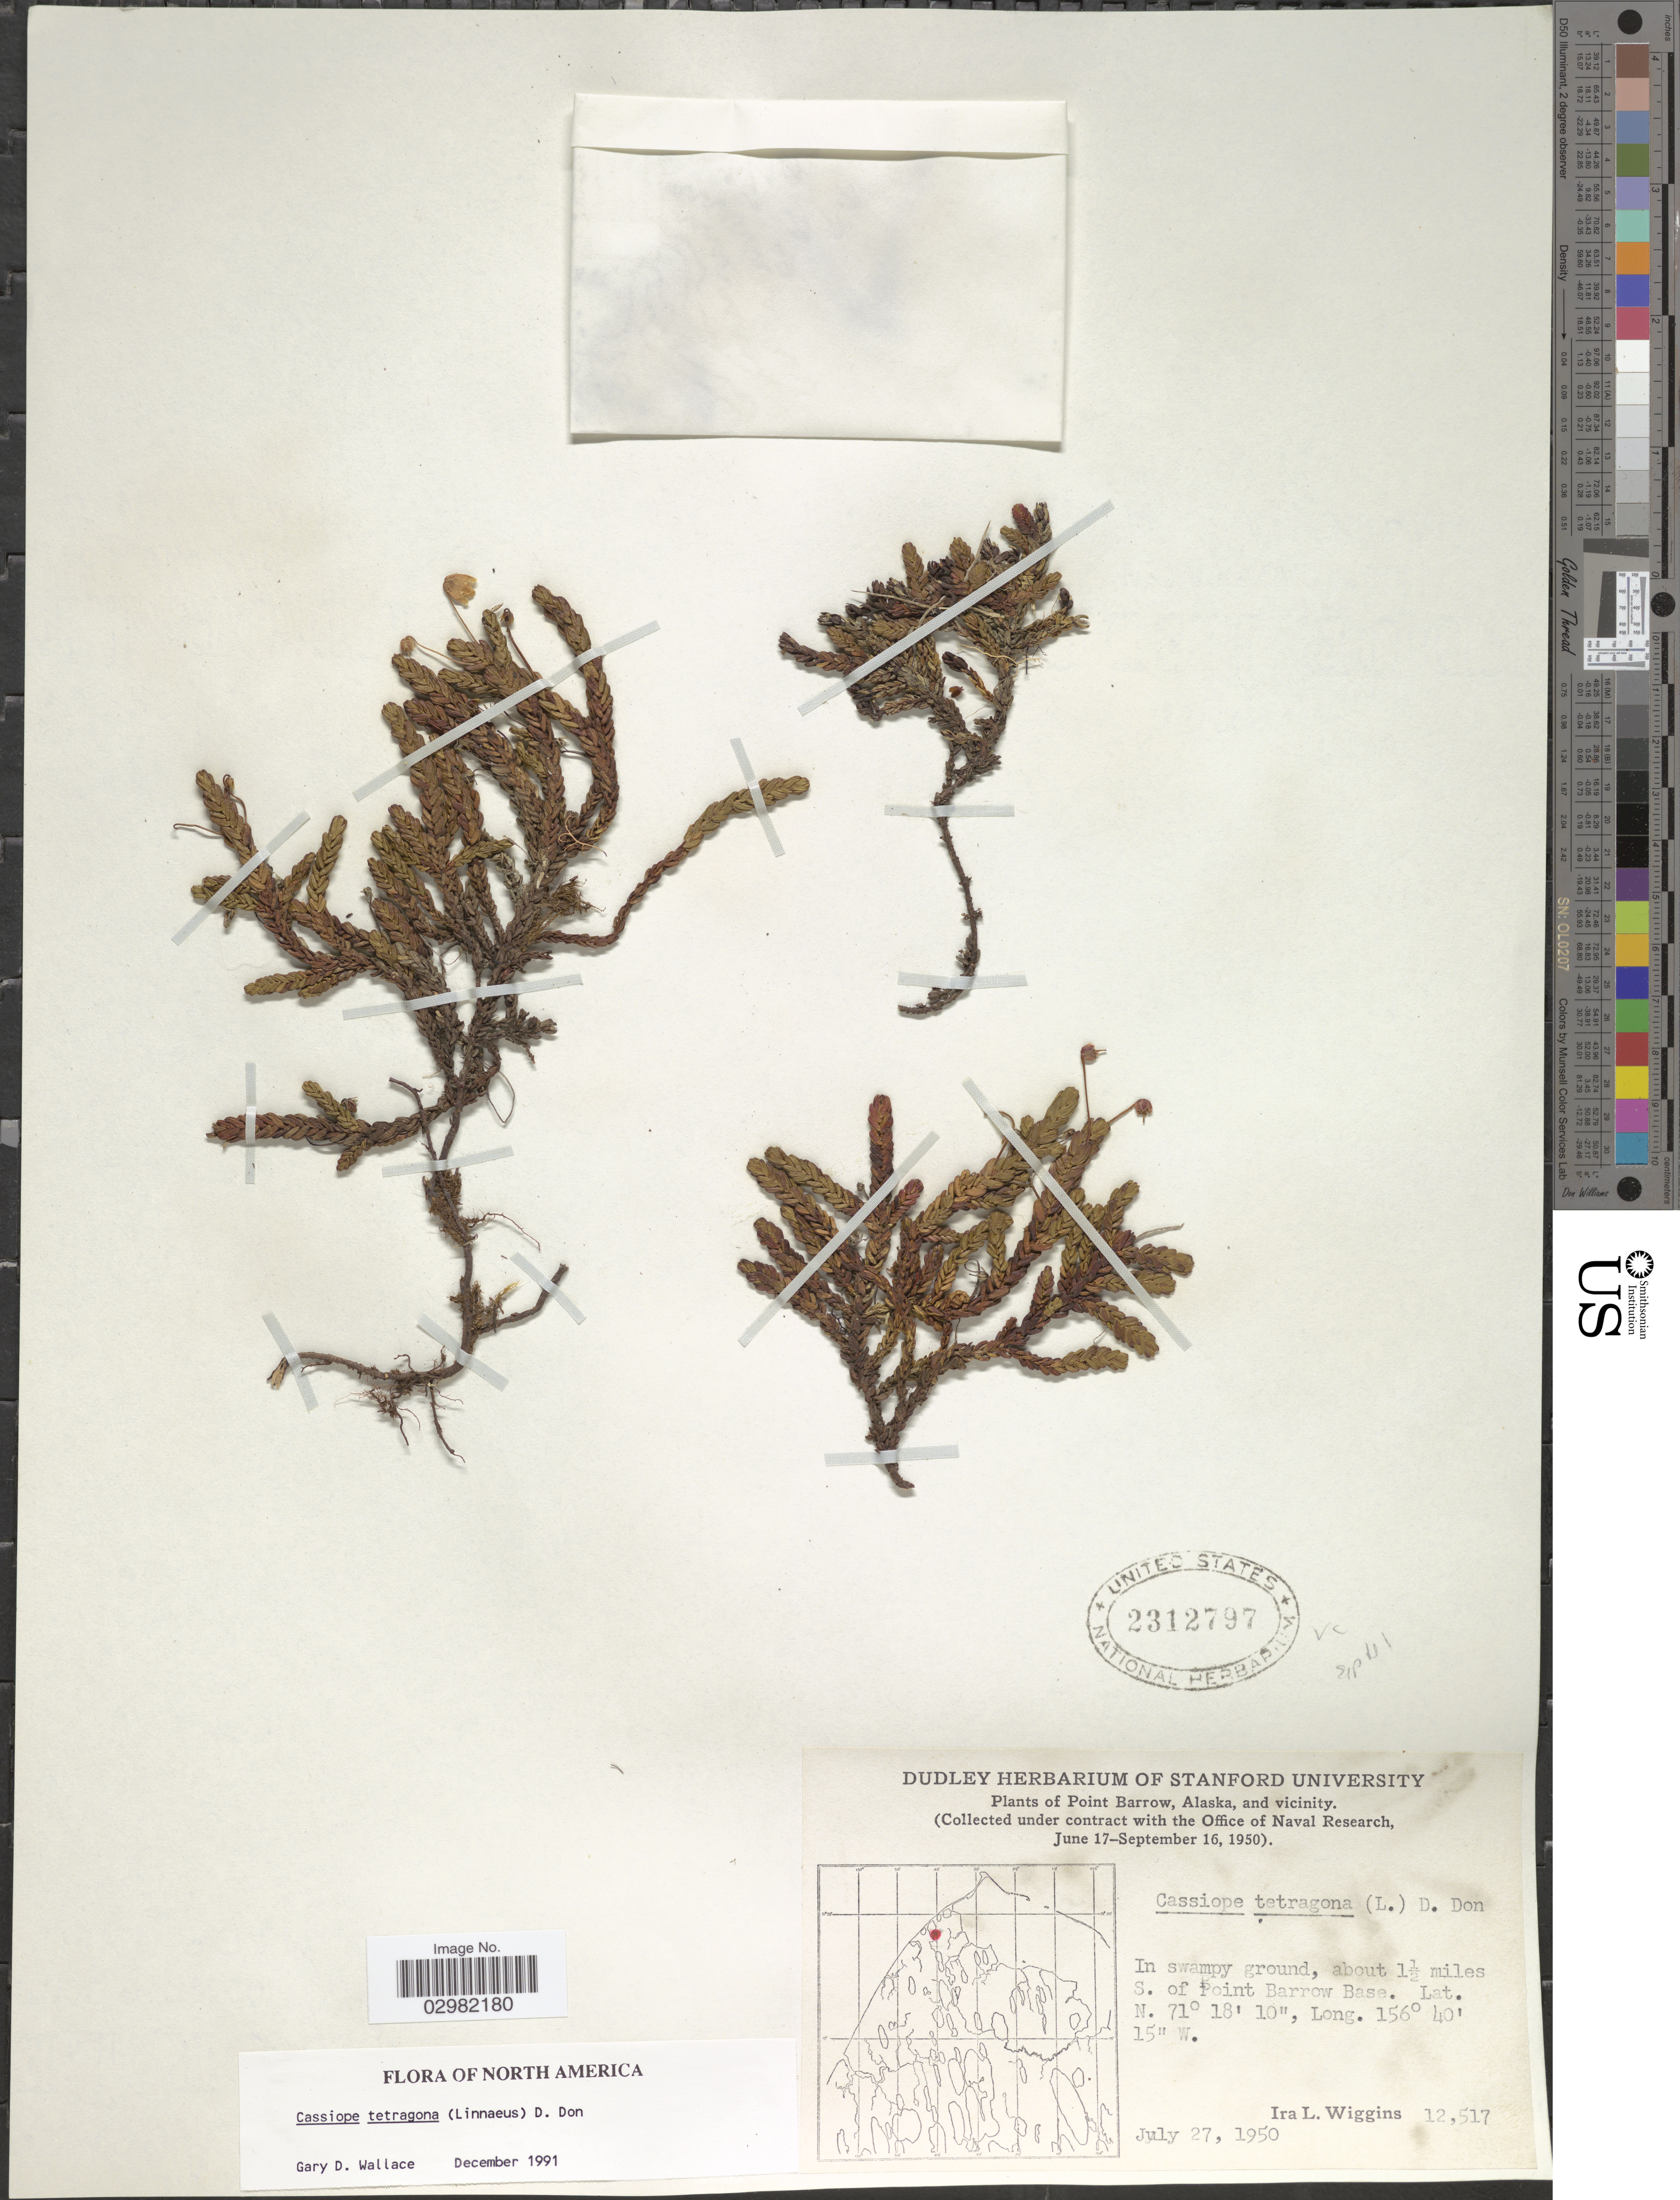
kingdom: Plantae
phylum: Tracheophyta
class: Magnoliopsida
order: Ericales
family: Ericaceae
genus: Cassiope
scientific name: Cassiope tetragona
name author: (L.) D. Don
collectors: I. L. Wiggins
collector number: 12517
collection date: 1950-07-27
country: United States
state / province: Alaska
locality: Point Barrow, and vicinity. About 1½ miles S. of Point Barrow Base.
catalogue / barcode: US 2312797